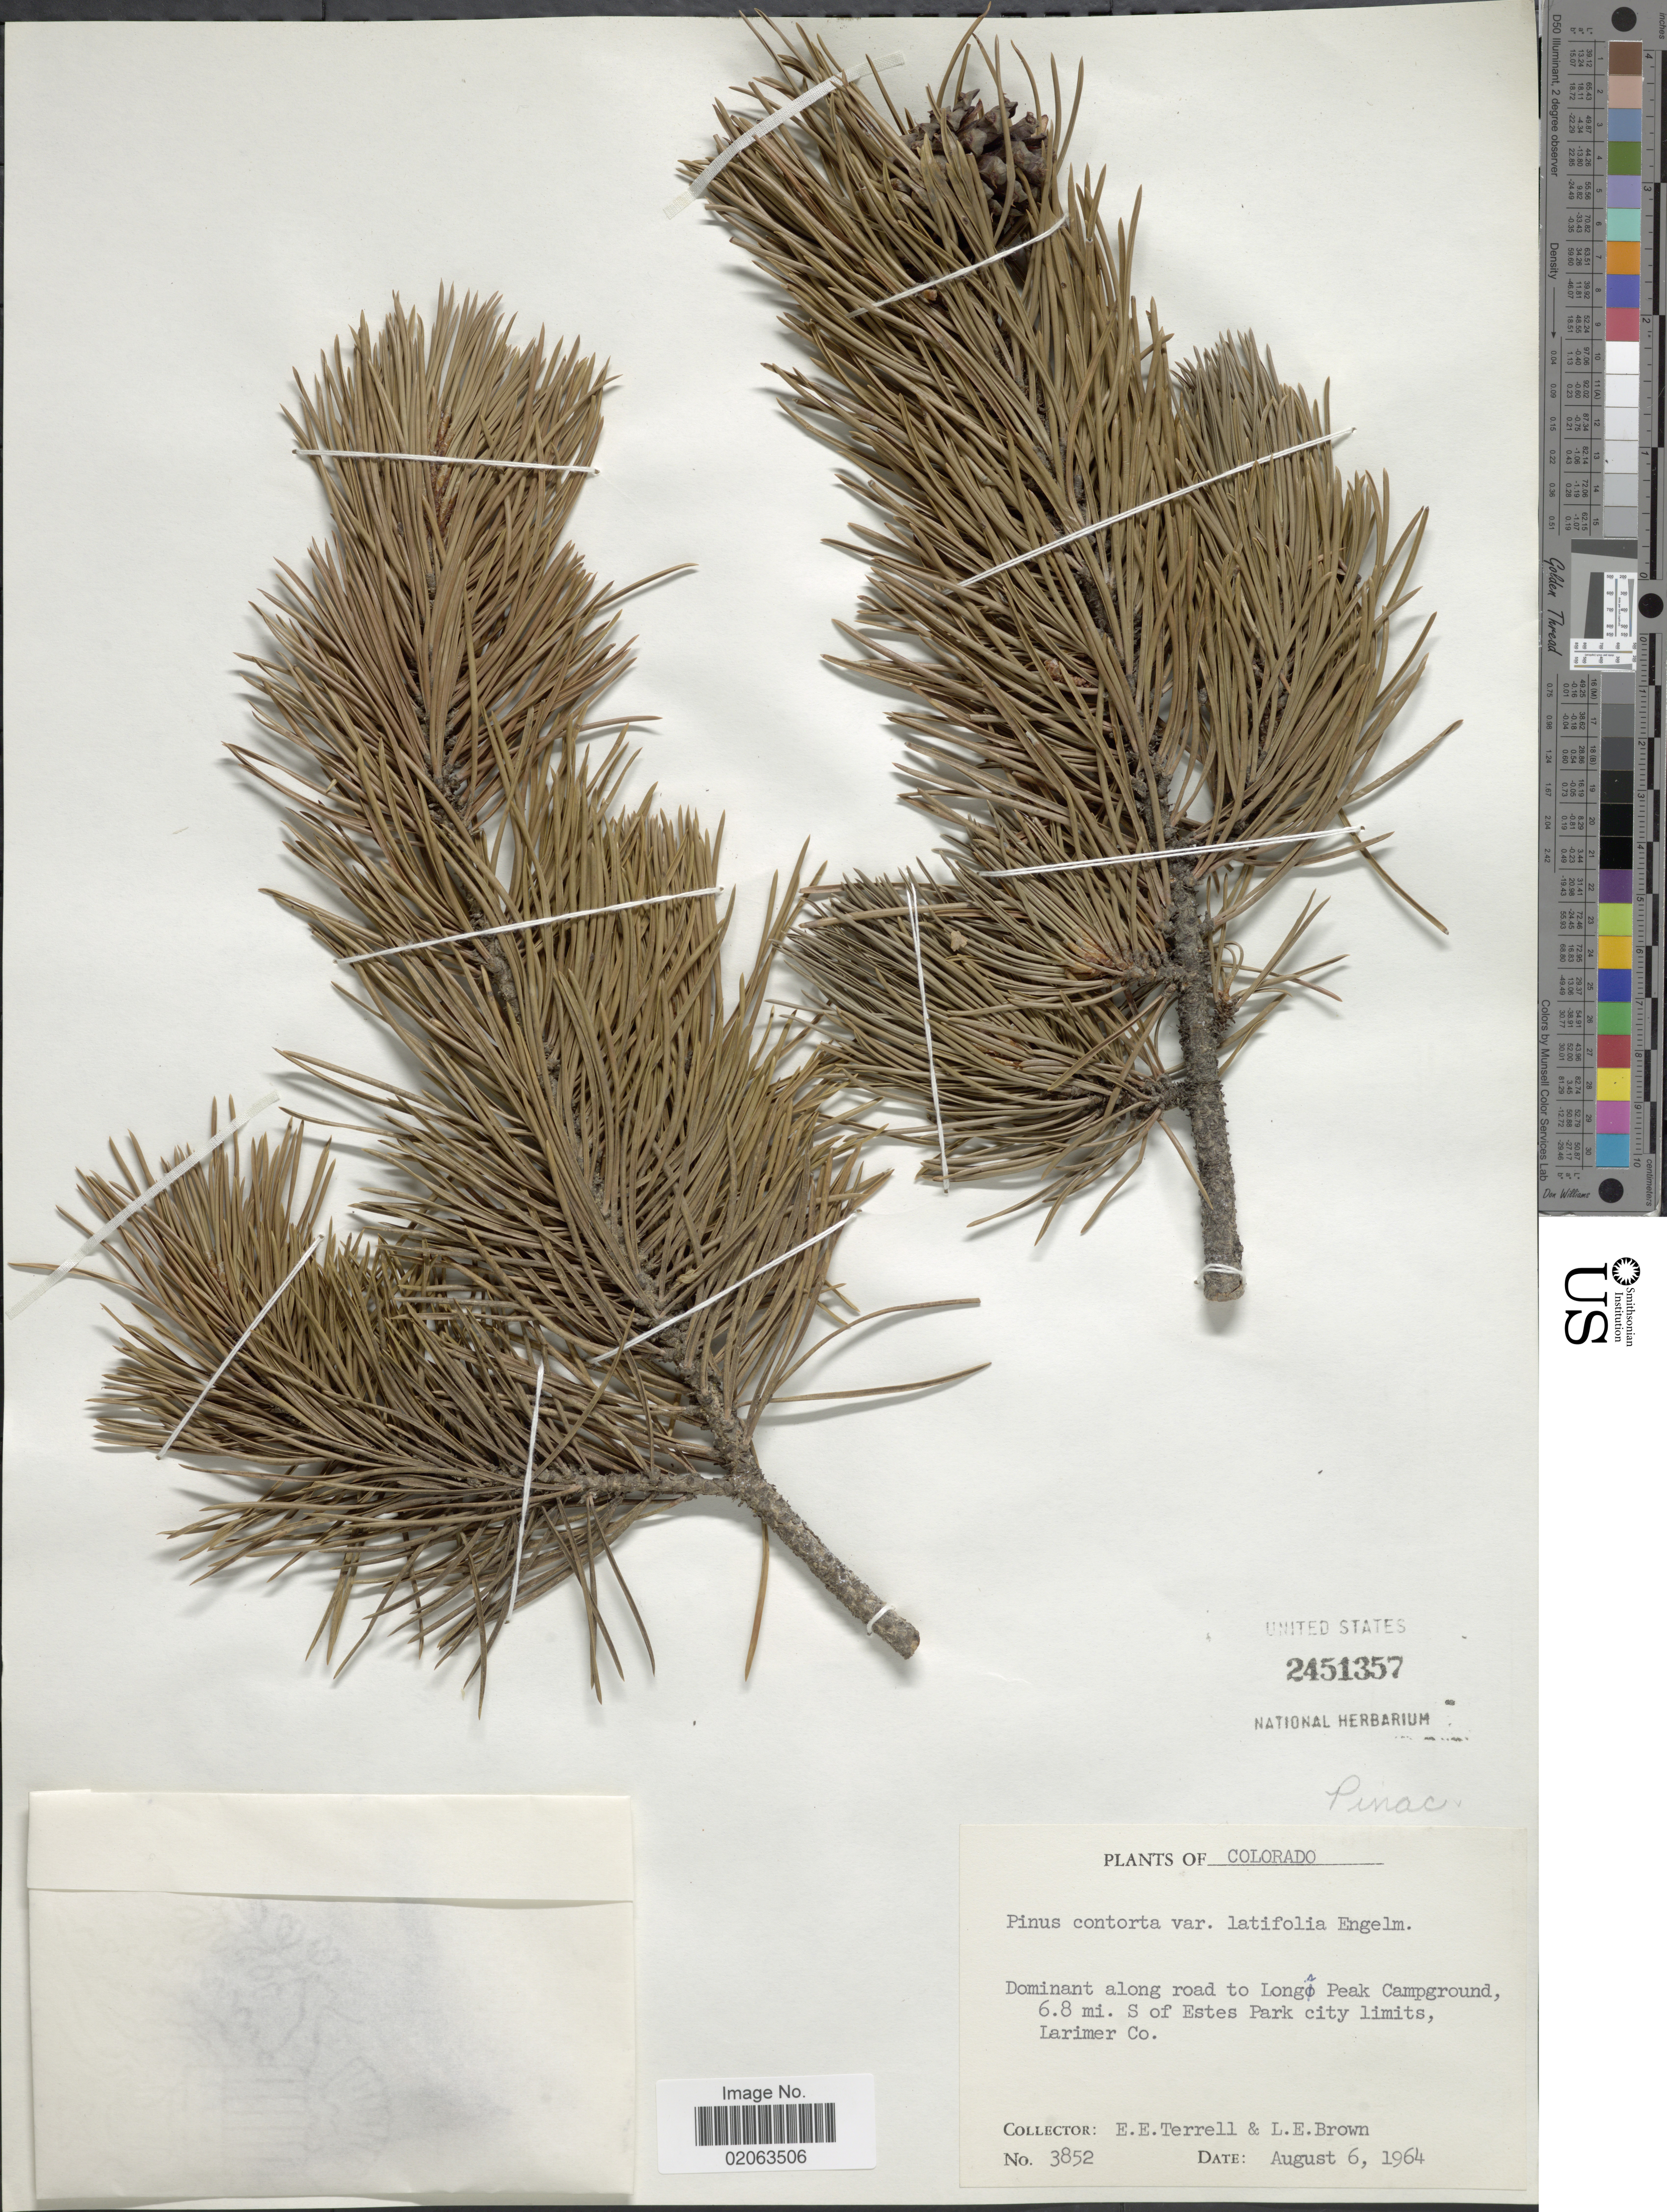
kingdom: Plantae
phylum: Tracheophyta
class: Pinopsida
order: Pinales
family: Pinaceae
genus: Pinus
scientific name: Pinus contorta var. latifolia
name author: Engelm. ex S. Watson in C. King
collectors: E. E. Terrell & L. E. Brown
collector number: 3852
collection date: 1964-08-06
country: United States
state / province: Colorado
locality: Colorado, Dominanr along road to Longs Peak campground, 6.8 mi. S of Estes Park city limits Larimer Co.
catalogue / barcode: US 2451357